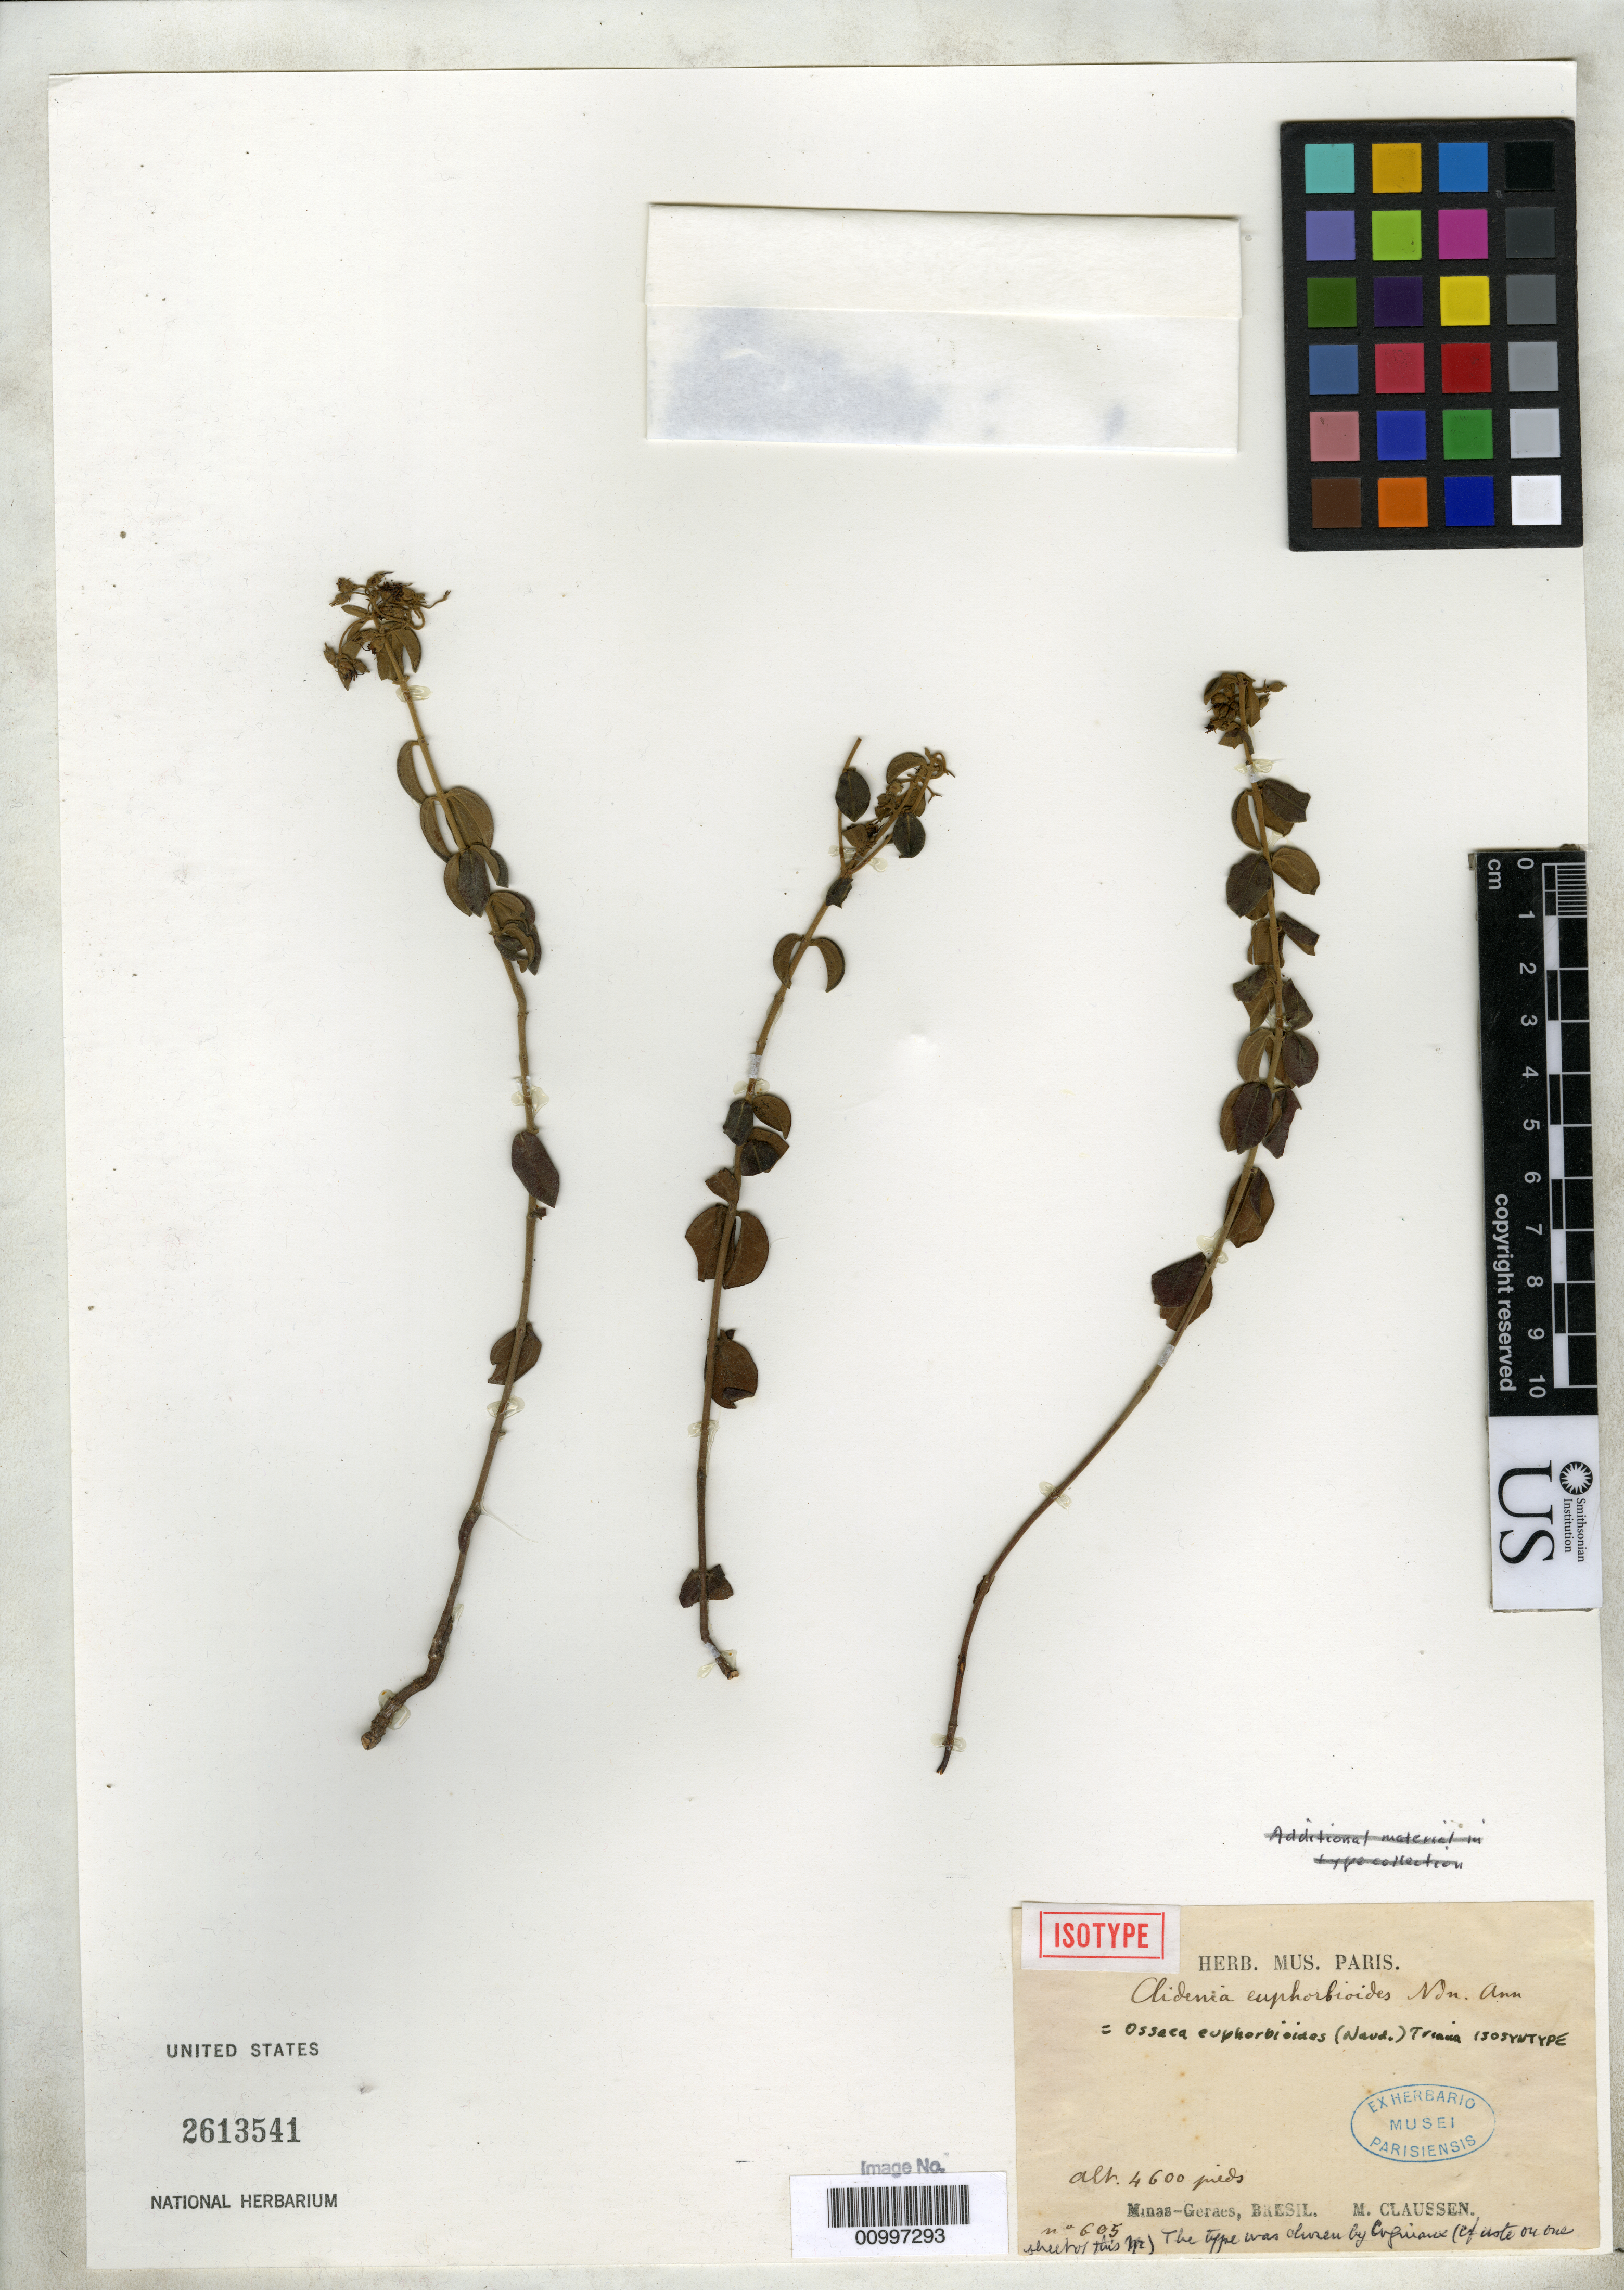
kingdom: Plantae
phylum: Tracheophyta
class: Magnoliopsida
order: Myrtales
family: Melastomataceae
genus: Clidemia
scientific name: Clidemia euphorbioides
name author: Naudin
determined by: Wurdack, John J., (US), US (UNITED STATES)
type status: Isosyntype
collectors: P. Claussen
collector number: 605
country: Brazil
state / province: Minas Gerais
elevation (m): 1402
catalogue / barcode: US 2613541